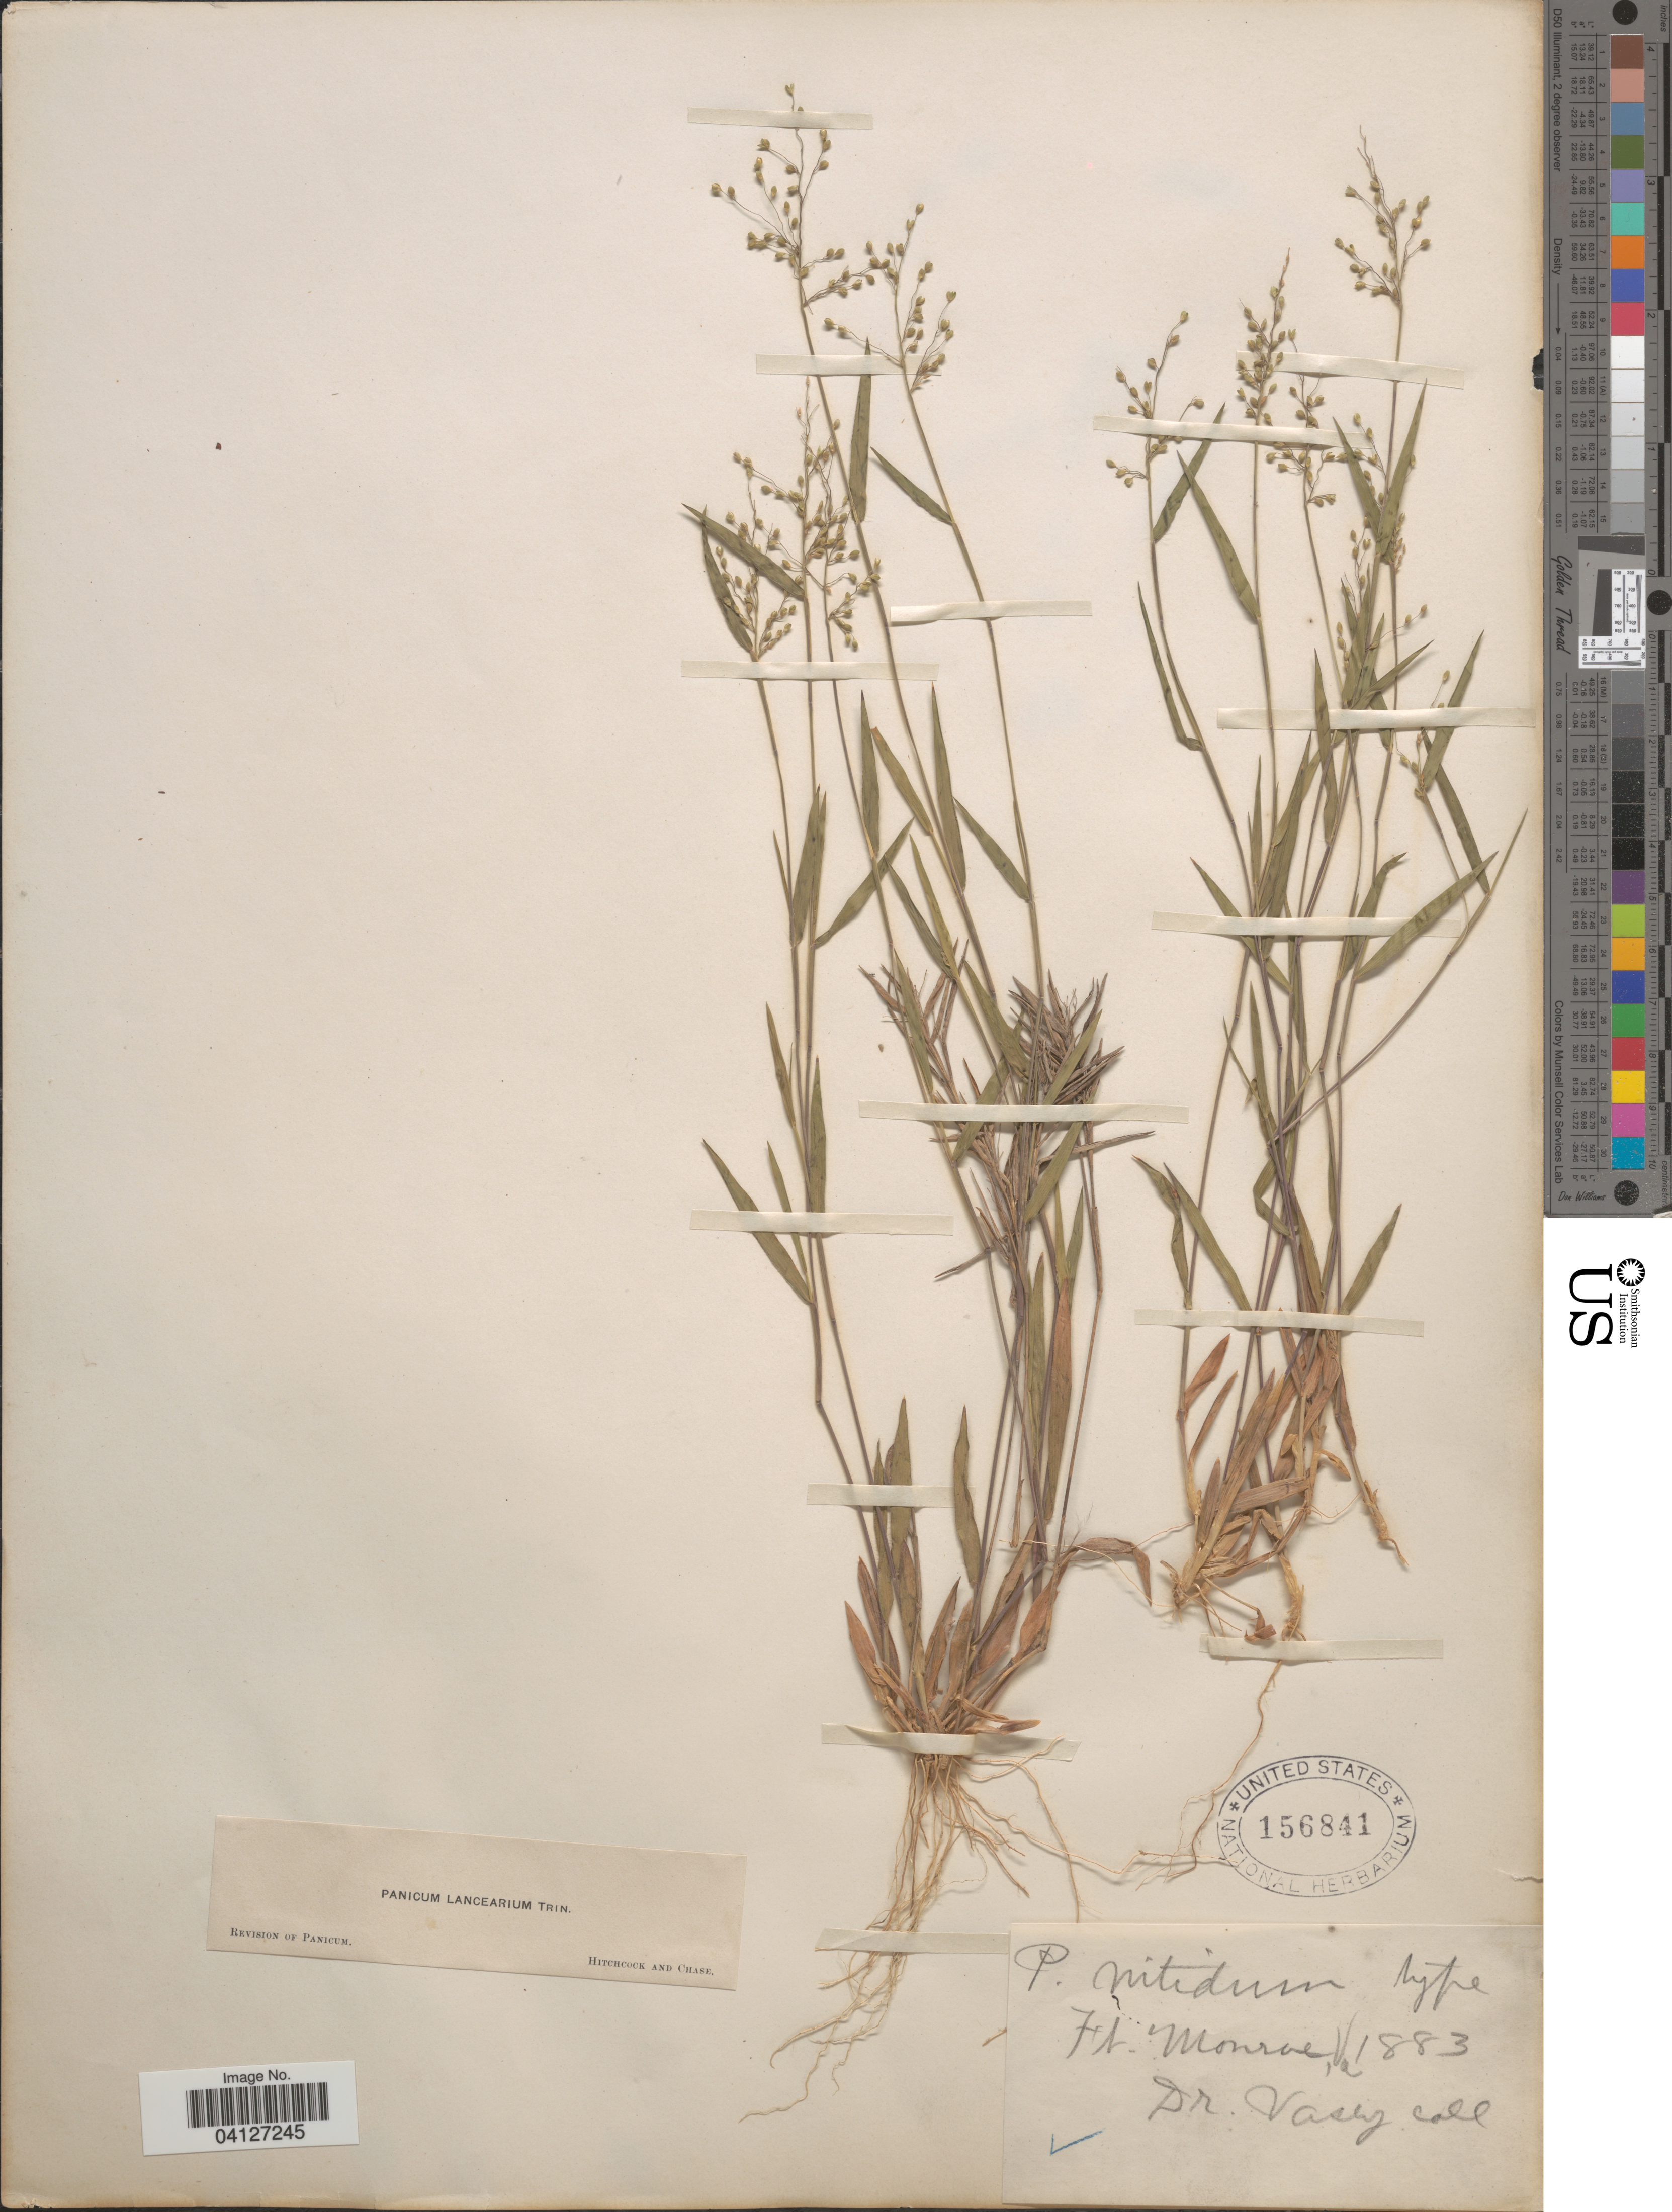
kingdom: Plantae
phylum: Tracheophyta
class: Liliopsida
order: Poales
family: Poaceae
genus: Panicum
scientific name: Panicum lancearium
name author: Trin.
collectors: Vasey, --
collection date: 1883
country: United States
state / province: Virginia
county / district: City of Hampton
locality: Ft. Monroe.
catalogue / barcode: US 156841